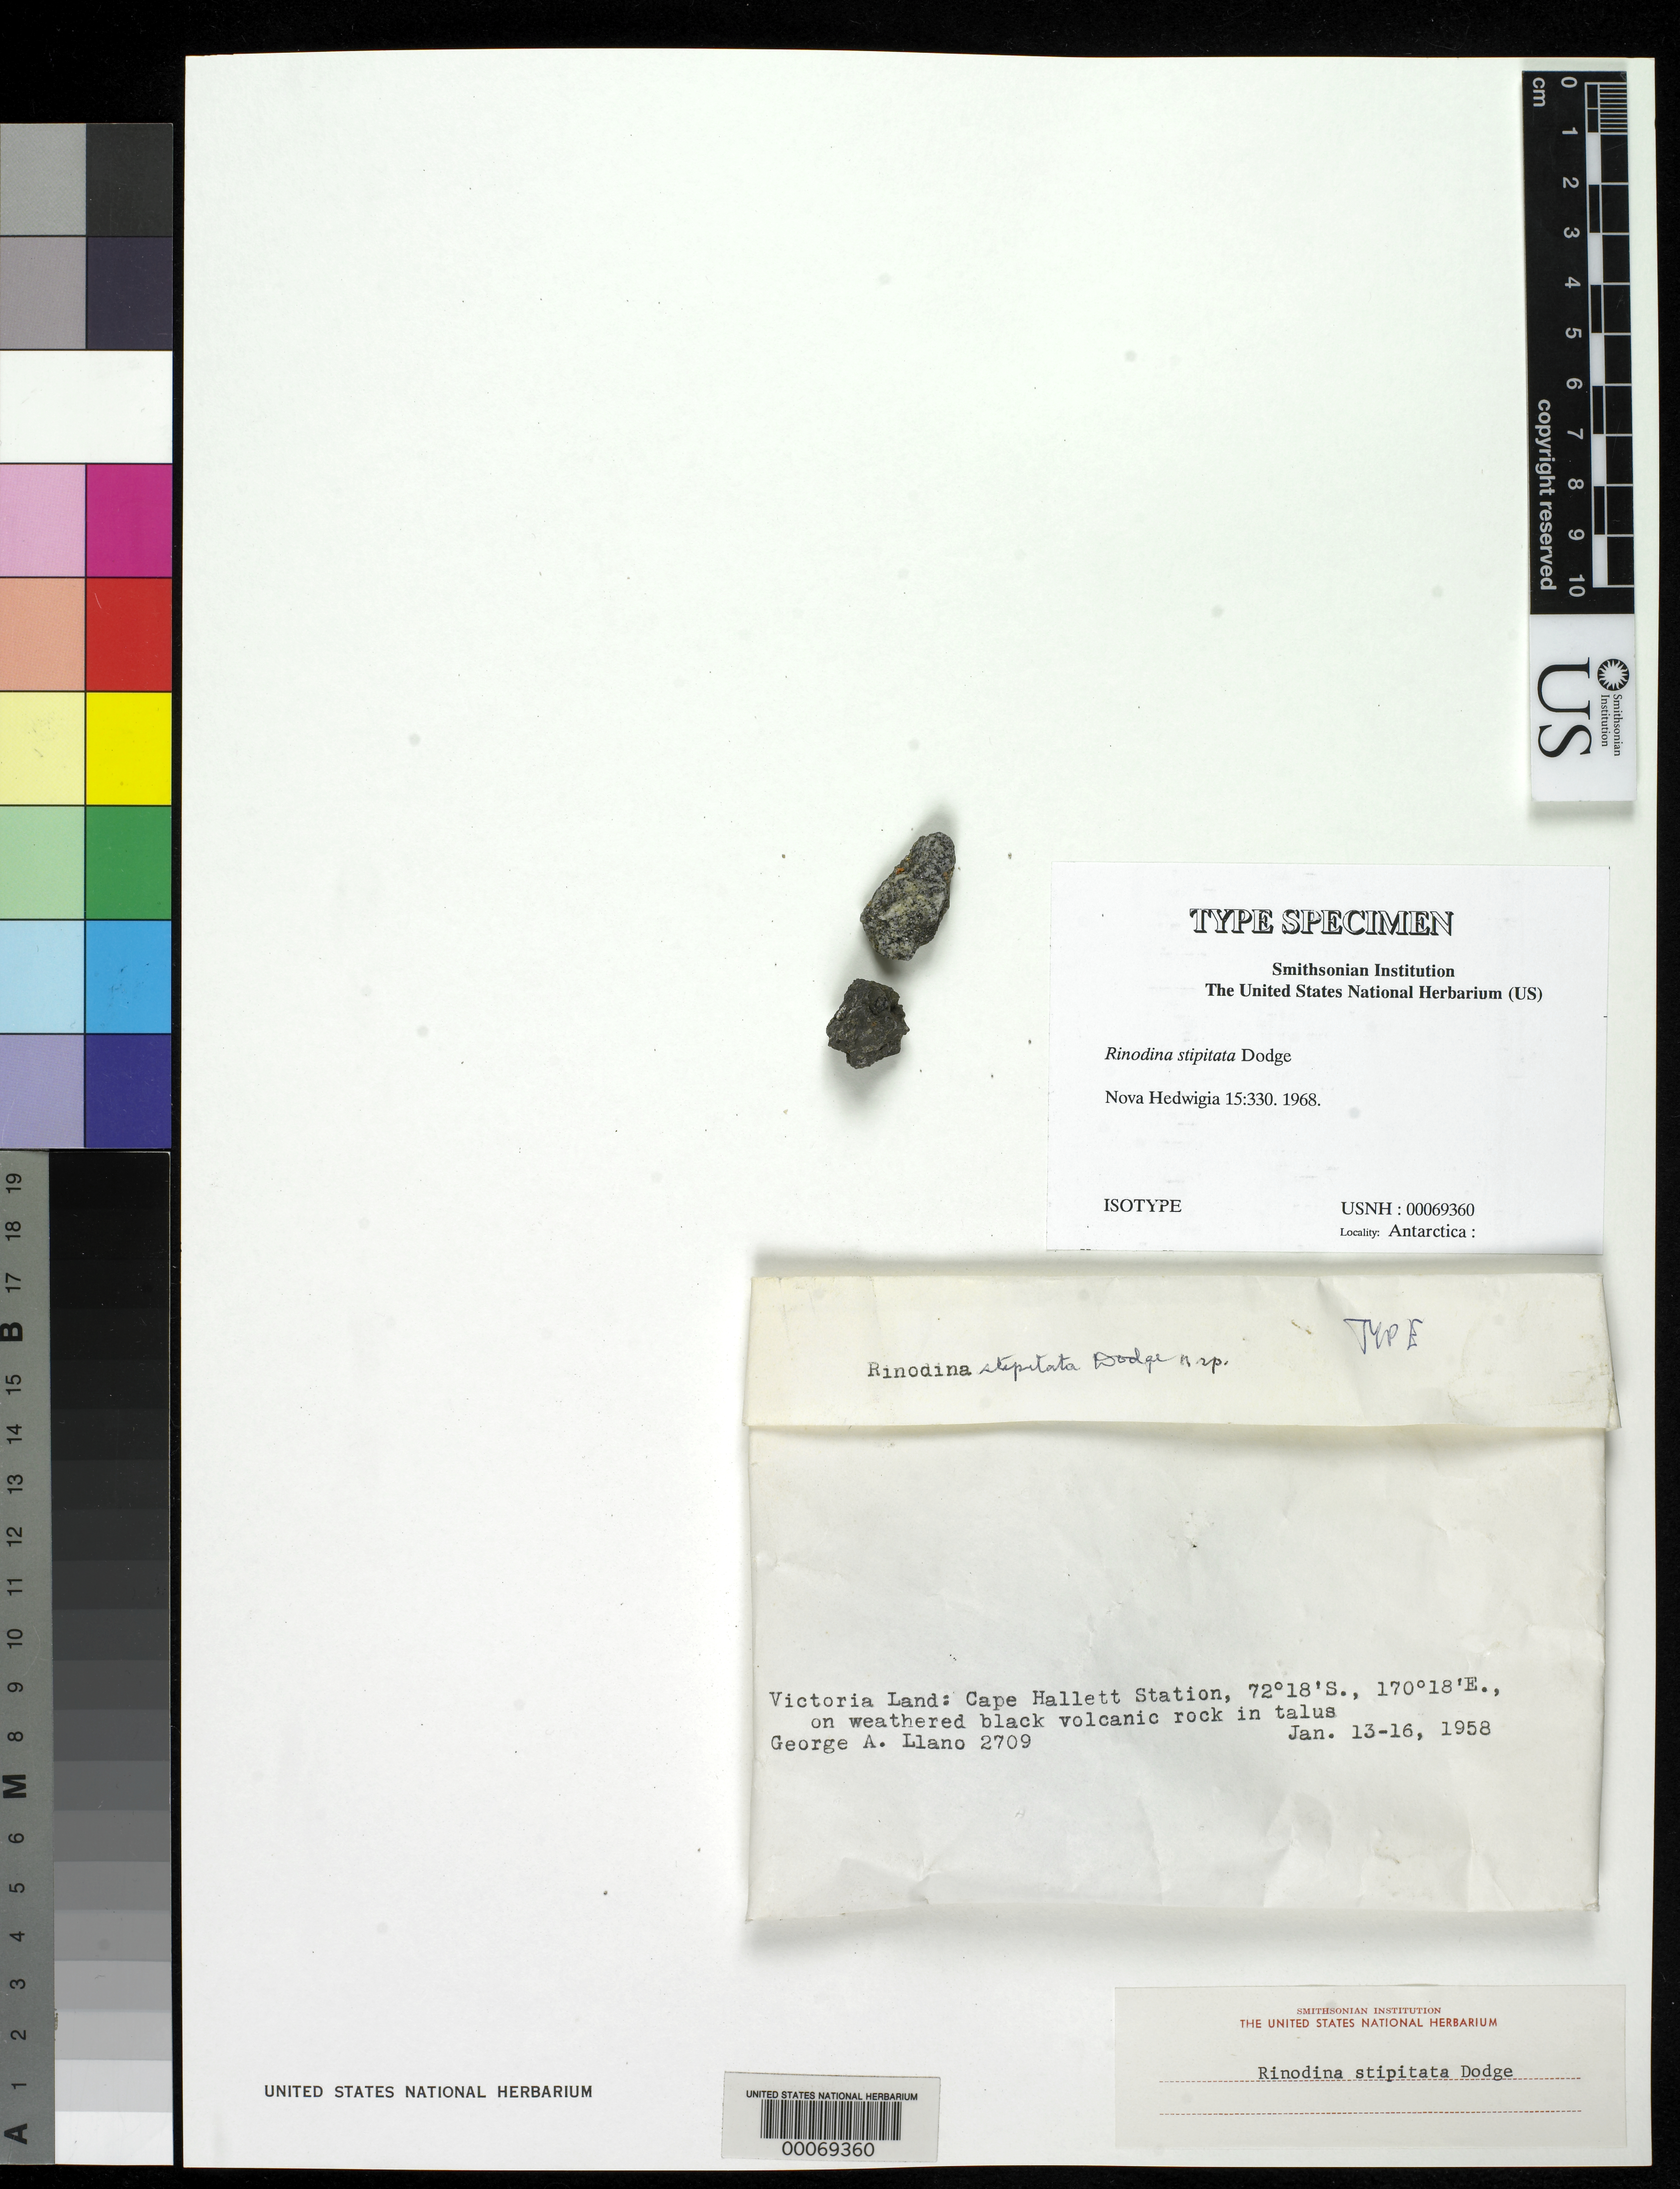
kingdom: Fungi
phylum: Ascomycota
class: Lecanoromycetes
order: Caliciales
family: Physciaceae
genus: Rinodina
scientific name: Rinodina stipitata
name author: C.W. Dodge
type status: Type Collection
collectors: G. Llano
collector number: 2709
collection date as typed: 13 Jan 1958 to 16 Jan 1958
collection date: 1958-01-13/1958-01-16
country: Antarctica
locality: Victoria Land, Cape Hallett Station.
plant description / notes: Annotated "TYPE"; = holotype?